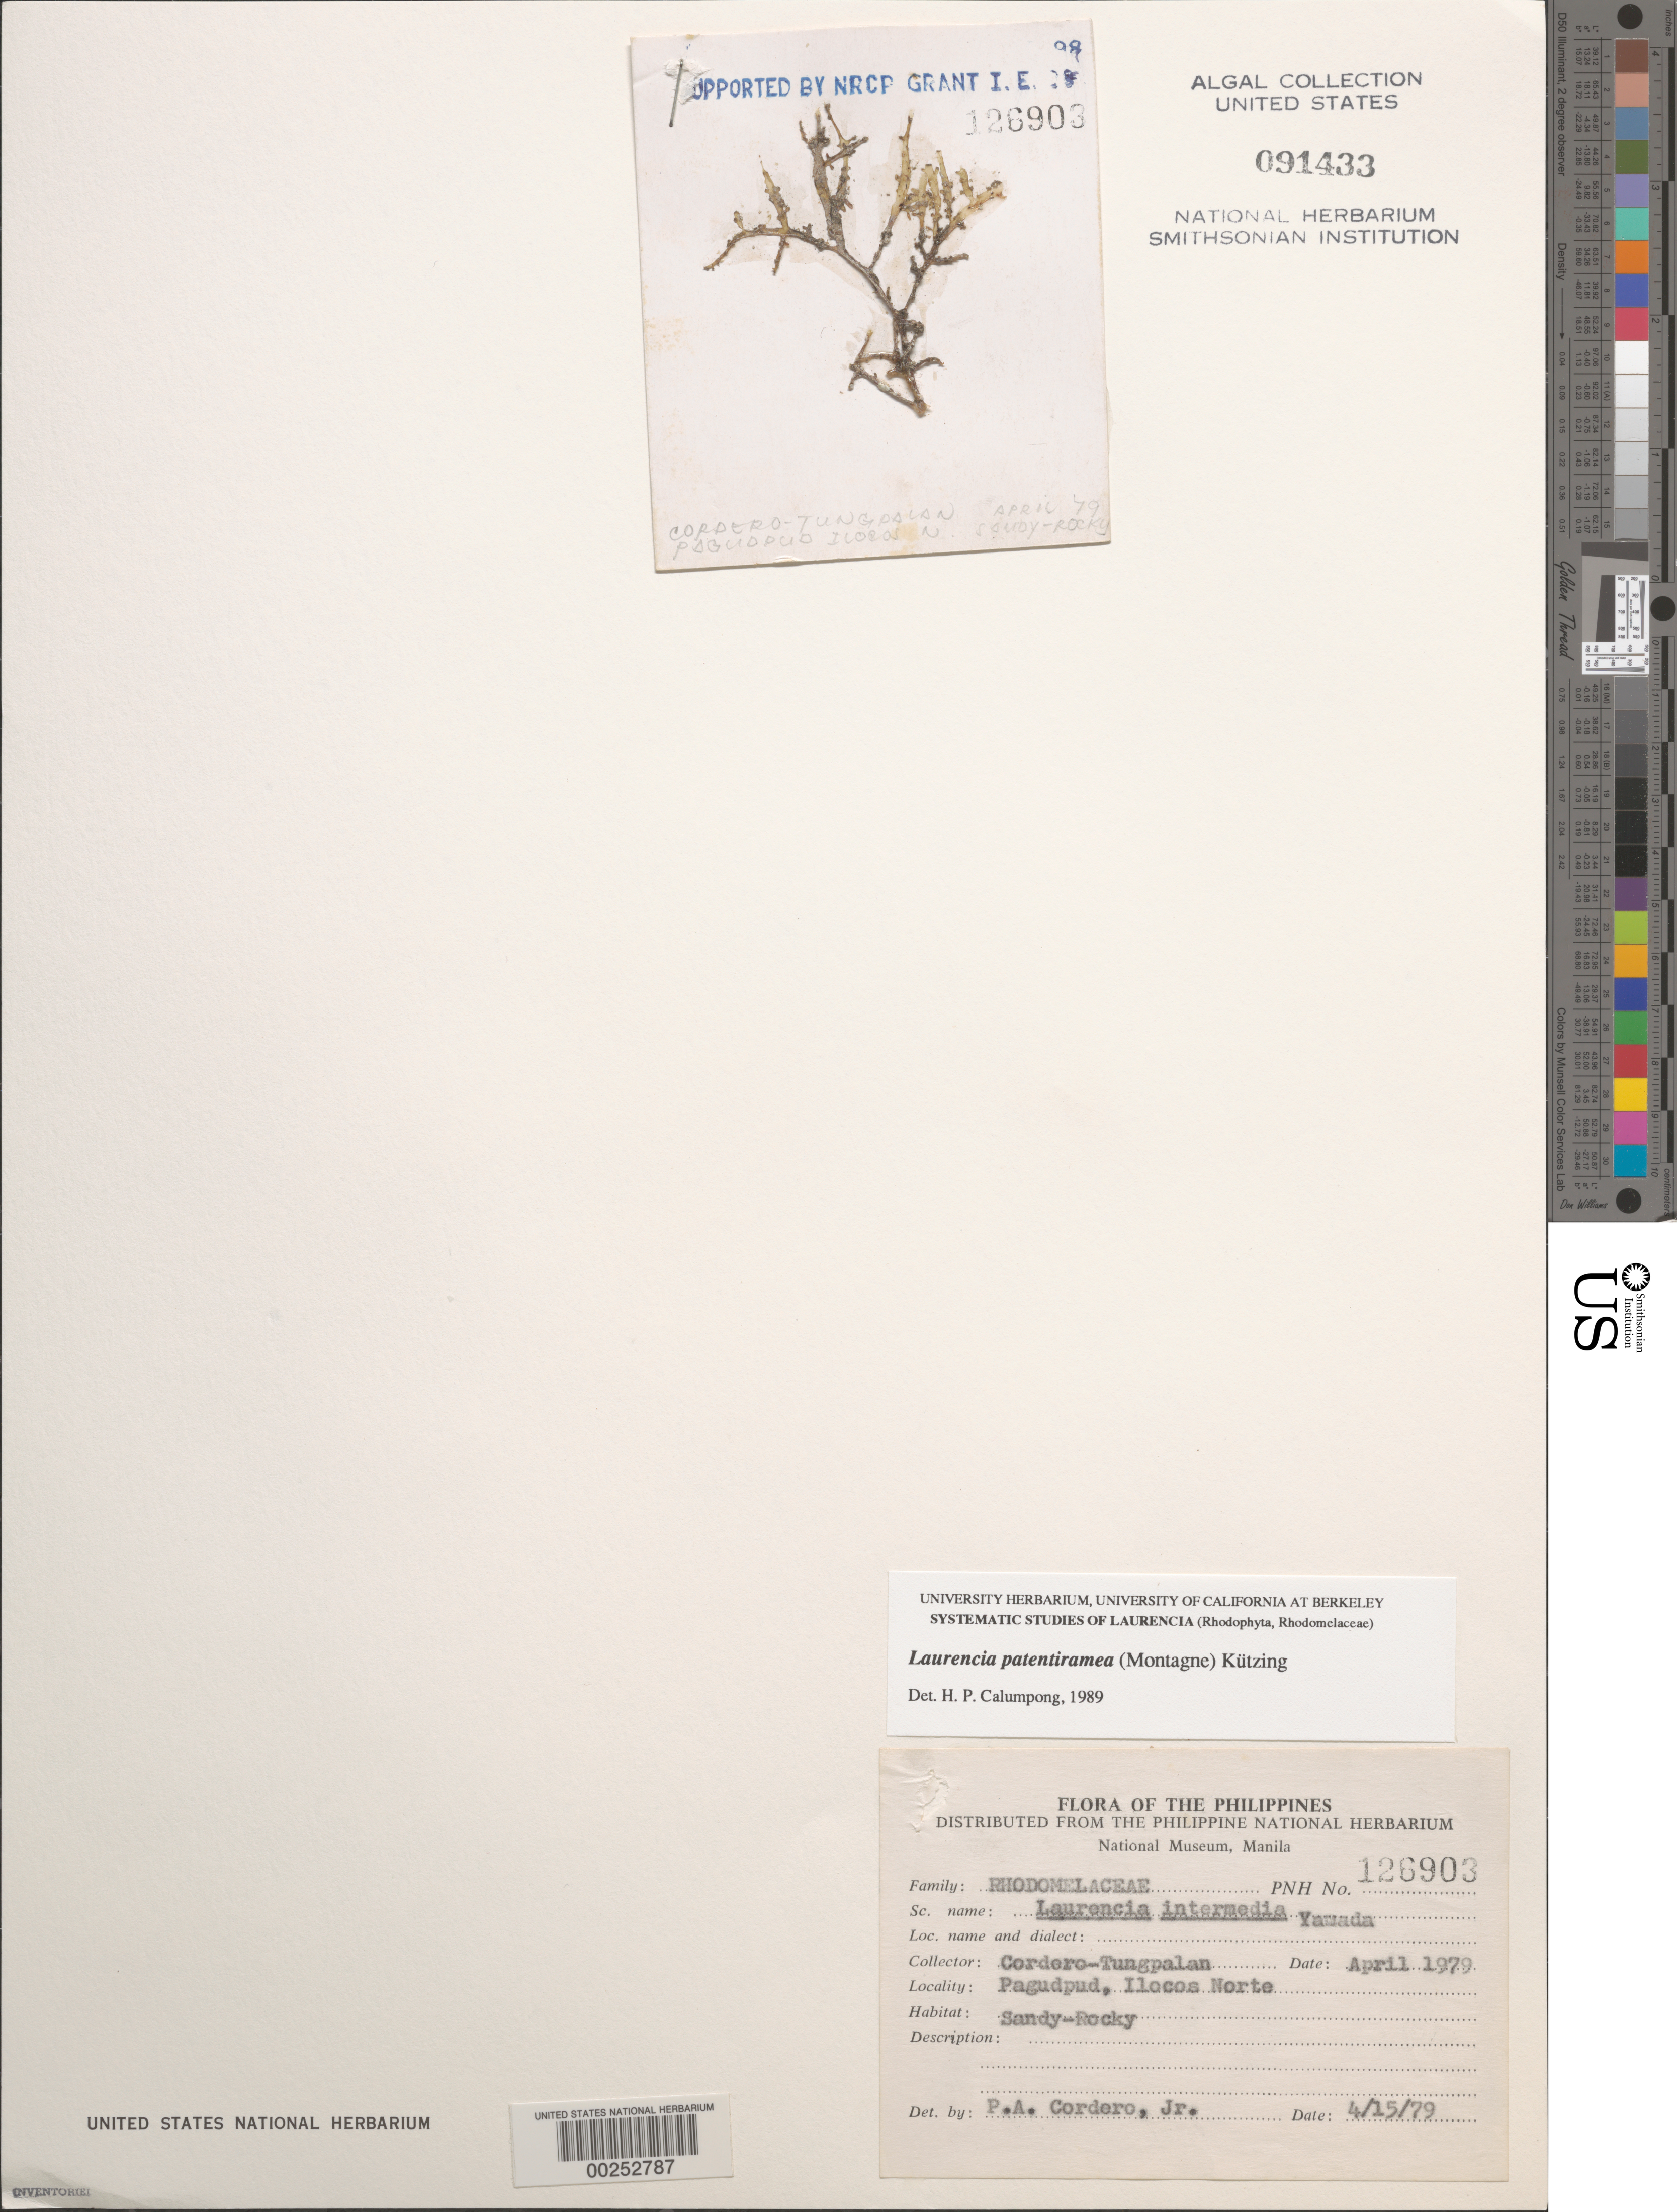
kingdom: Plantae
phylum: Rhodophyta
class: Florideophyceae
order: Ceramiales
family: Rhodomelaceae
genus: Palisada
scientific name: Palisada patentiramea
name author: (Mont.) Cassano et al.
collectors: P. A. Cordero & A. Tungpalan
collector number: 126903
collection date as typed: Apr 1979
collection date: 1979-04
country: Philippines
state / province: Ilocos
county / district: Ilocos Norte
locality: Pagudpud, ilocos norte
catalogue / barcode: US 91433